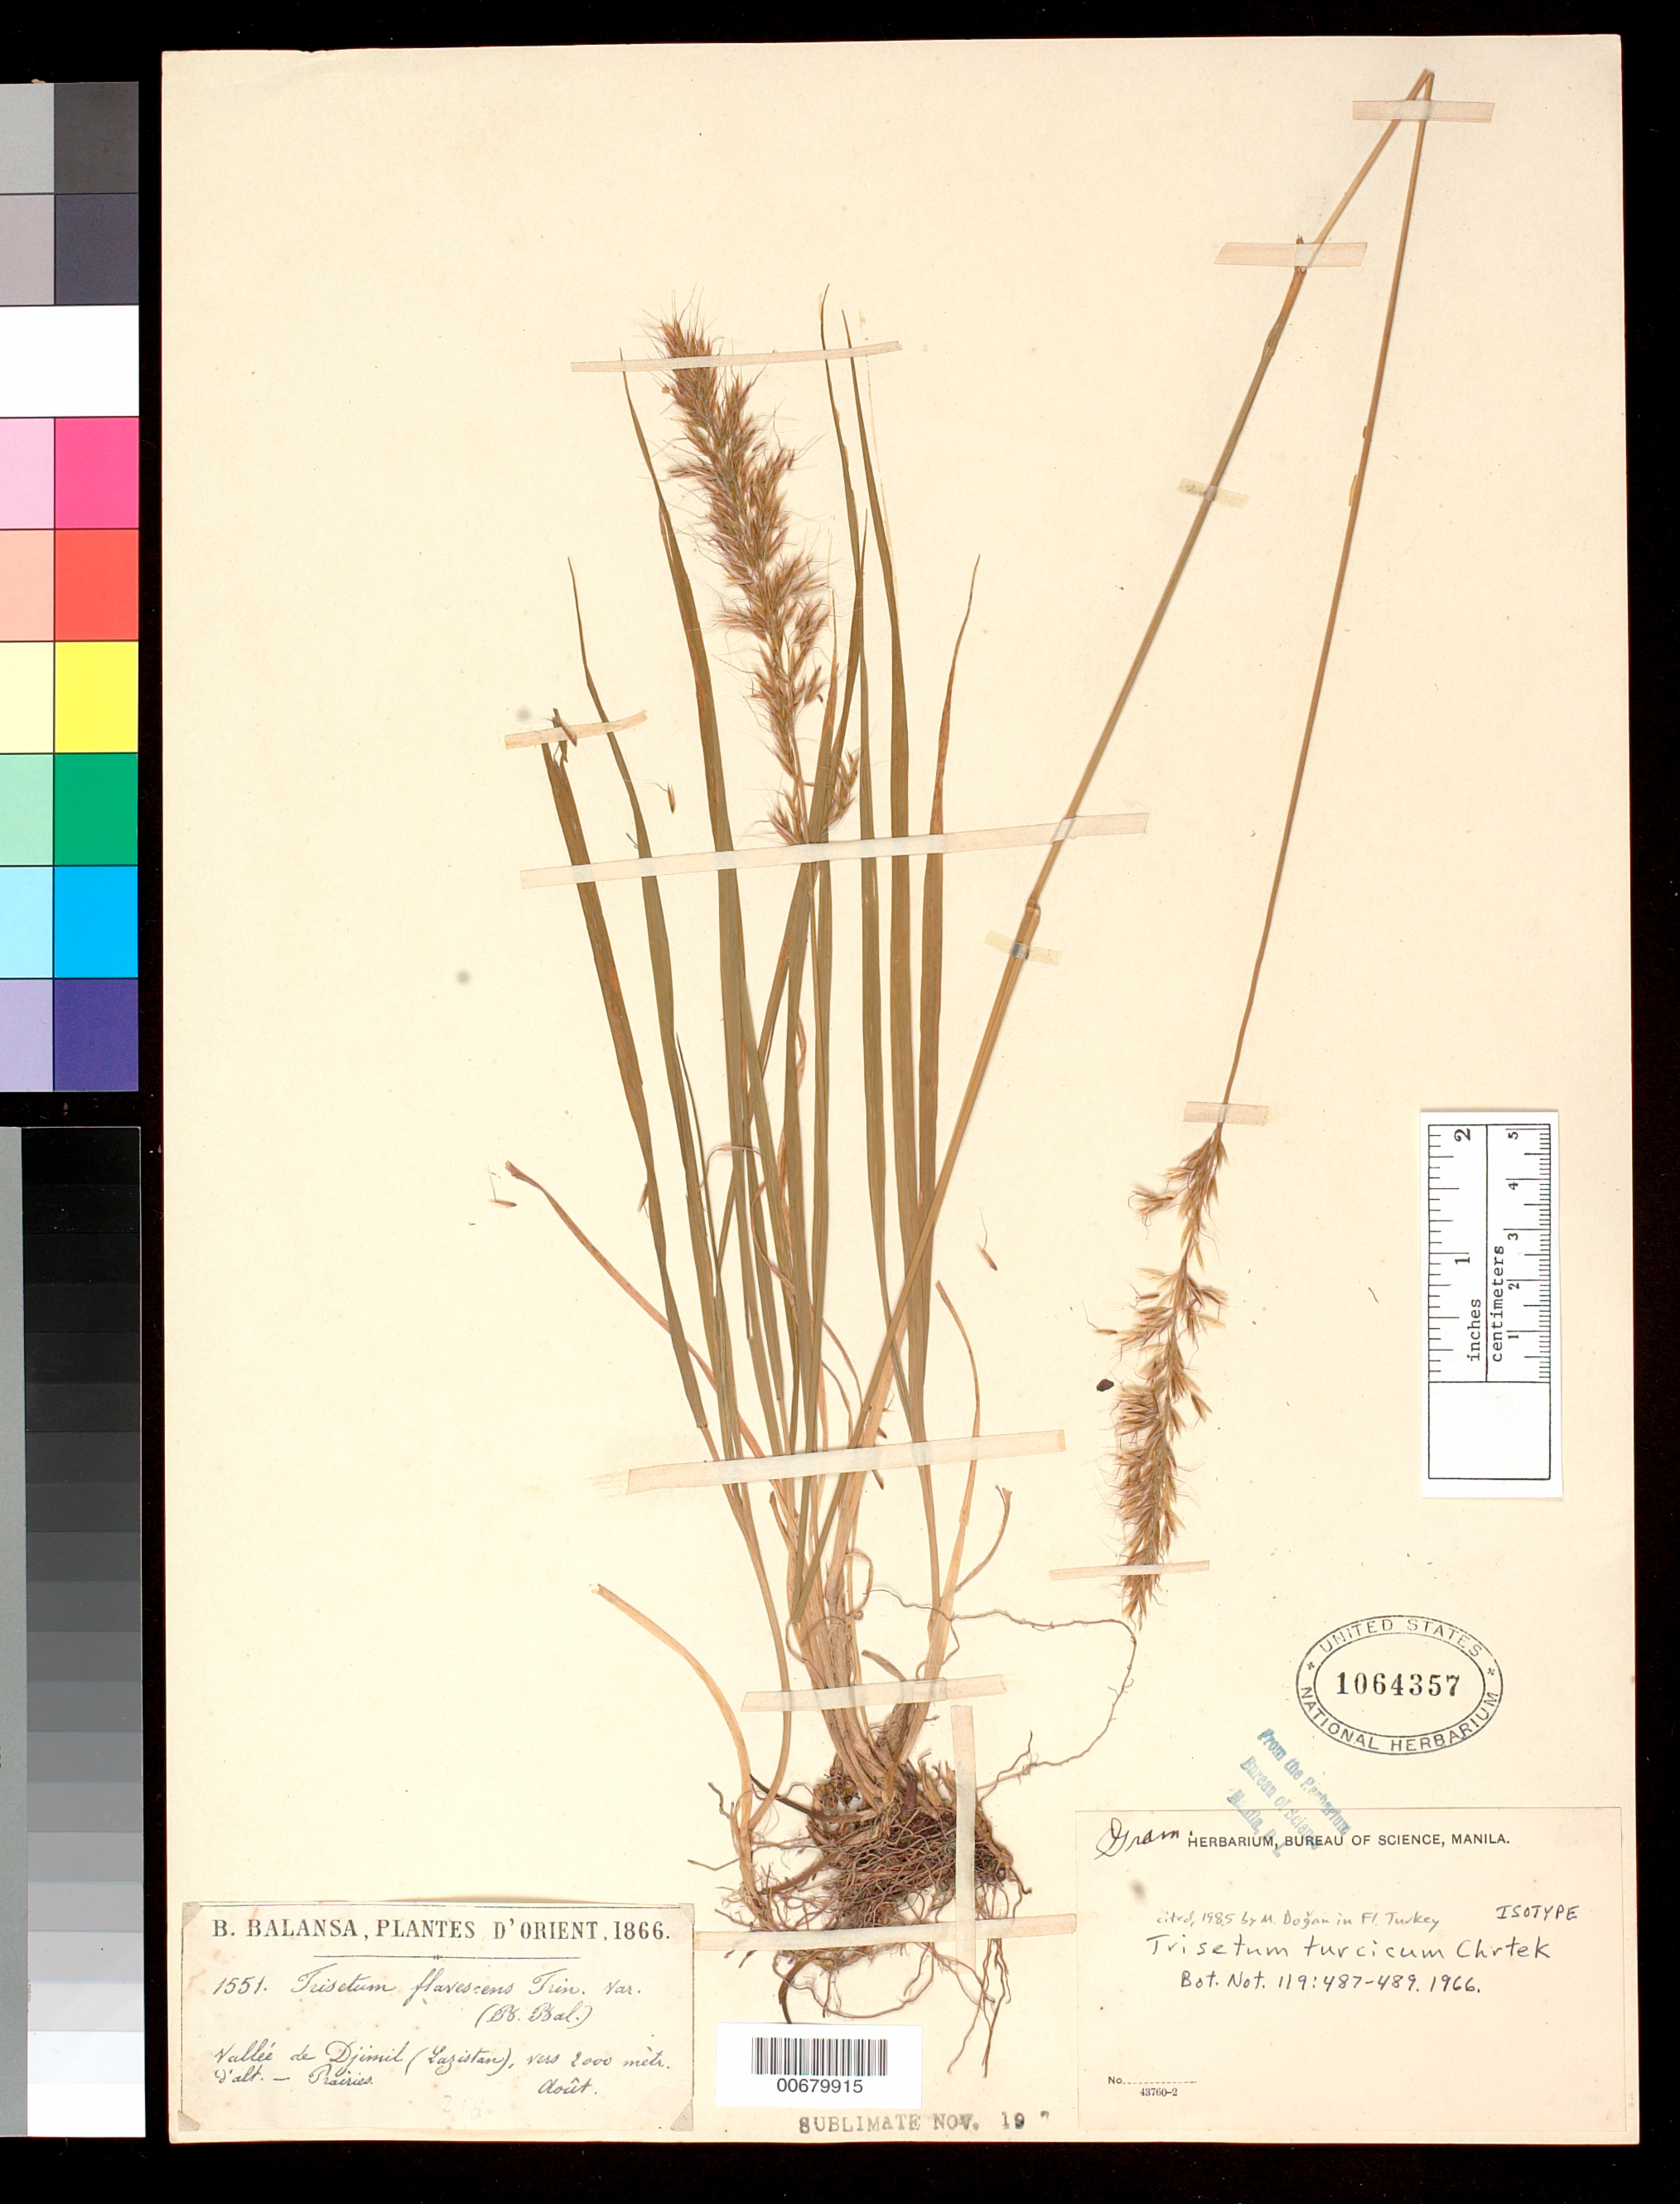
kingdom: Plantae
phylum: Tracheophyta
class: Liliopsida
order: Poales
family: Poaceae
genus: Trisetum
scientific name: Trisetum turcicum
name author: Chrtek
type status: Isotype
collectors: B. Balansa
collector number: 1551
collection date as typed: Aug 1866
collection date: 1866-08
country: Turkey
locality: Valley de Djimil (Lazistan)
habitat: Prairies.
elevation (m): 2000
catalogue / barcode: US 1064357